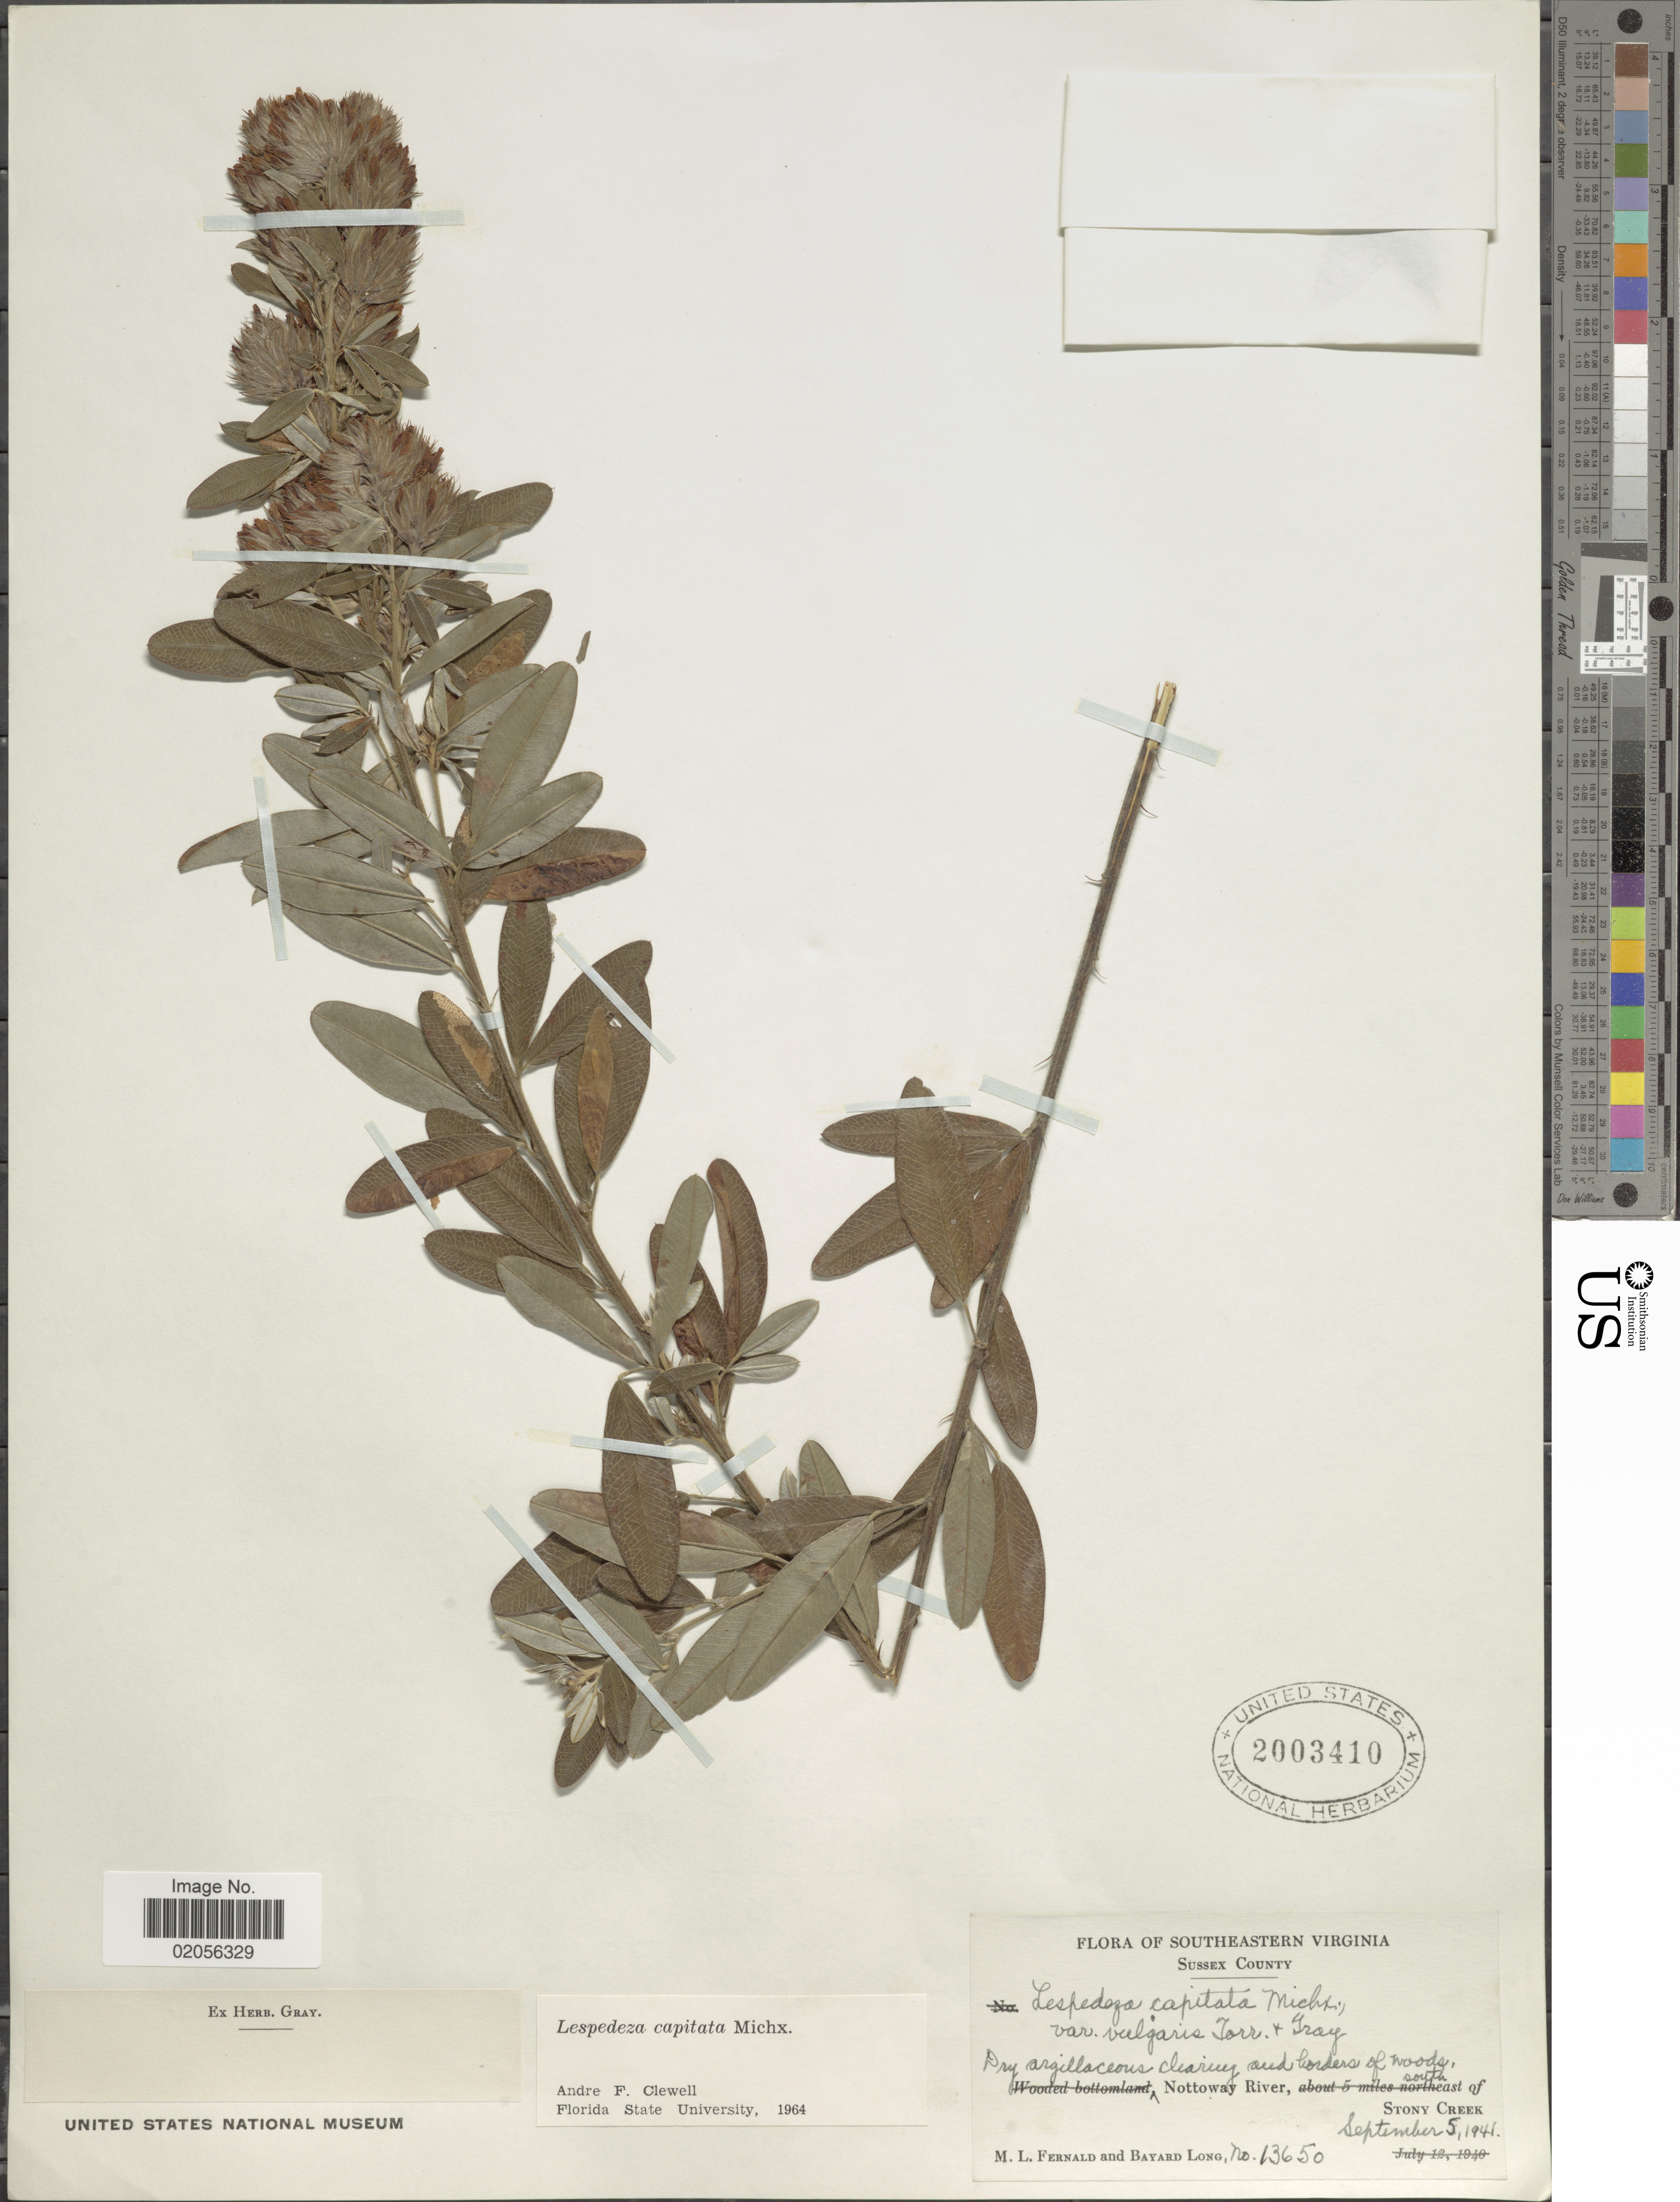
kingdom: Plantae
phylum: Tracheophyta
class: Magnoliopsida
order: Fabales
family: Fabaceae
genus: Lespedeza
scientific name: Lespedeza capitata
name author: Michx.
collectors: M. L. Fernald & B. Long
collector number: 13650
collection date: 1941-09-05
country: United States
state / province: Virginia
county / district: Sussex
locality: Southeastern Virginia. Sussex County. Nottoway River, south of Stony Creek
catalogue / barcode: US 2003410